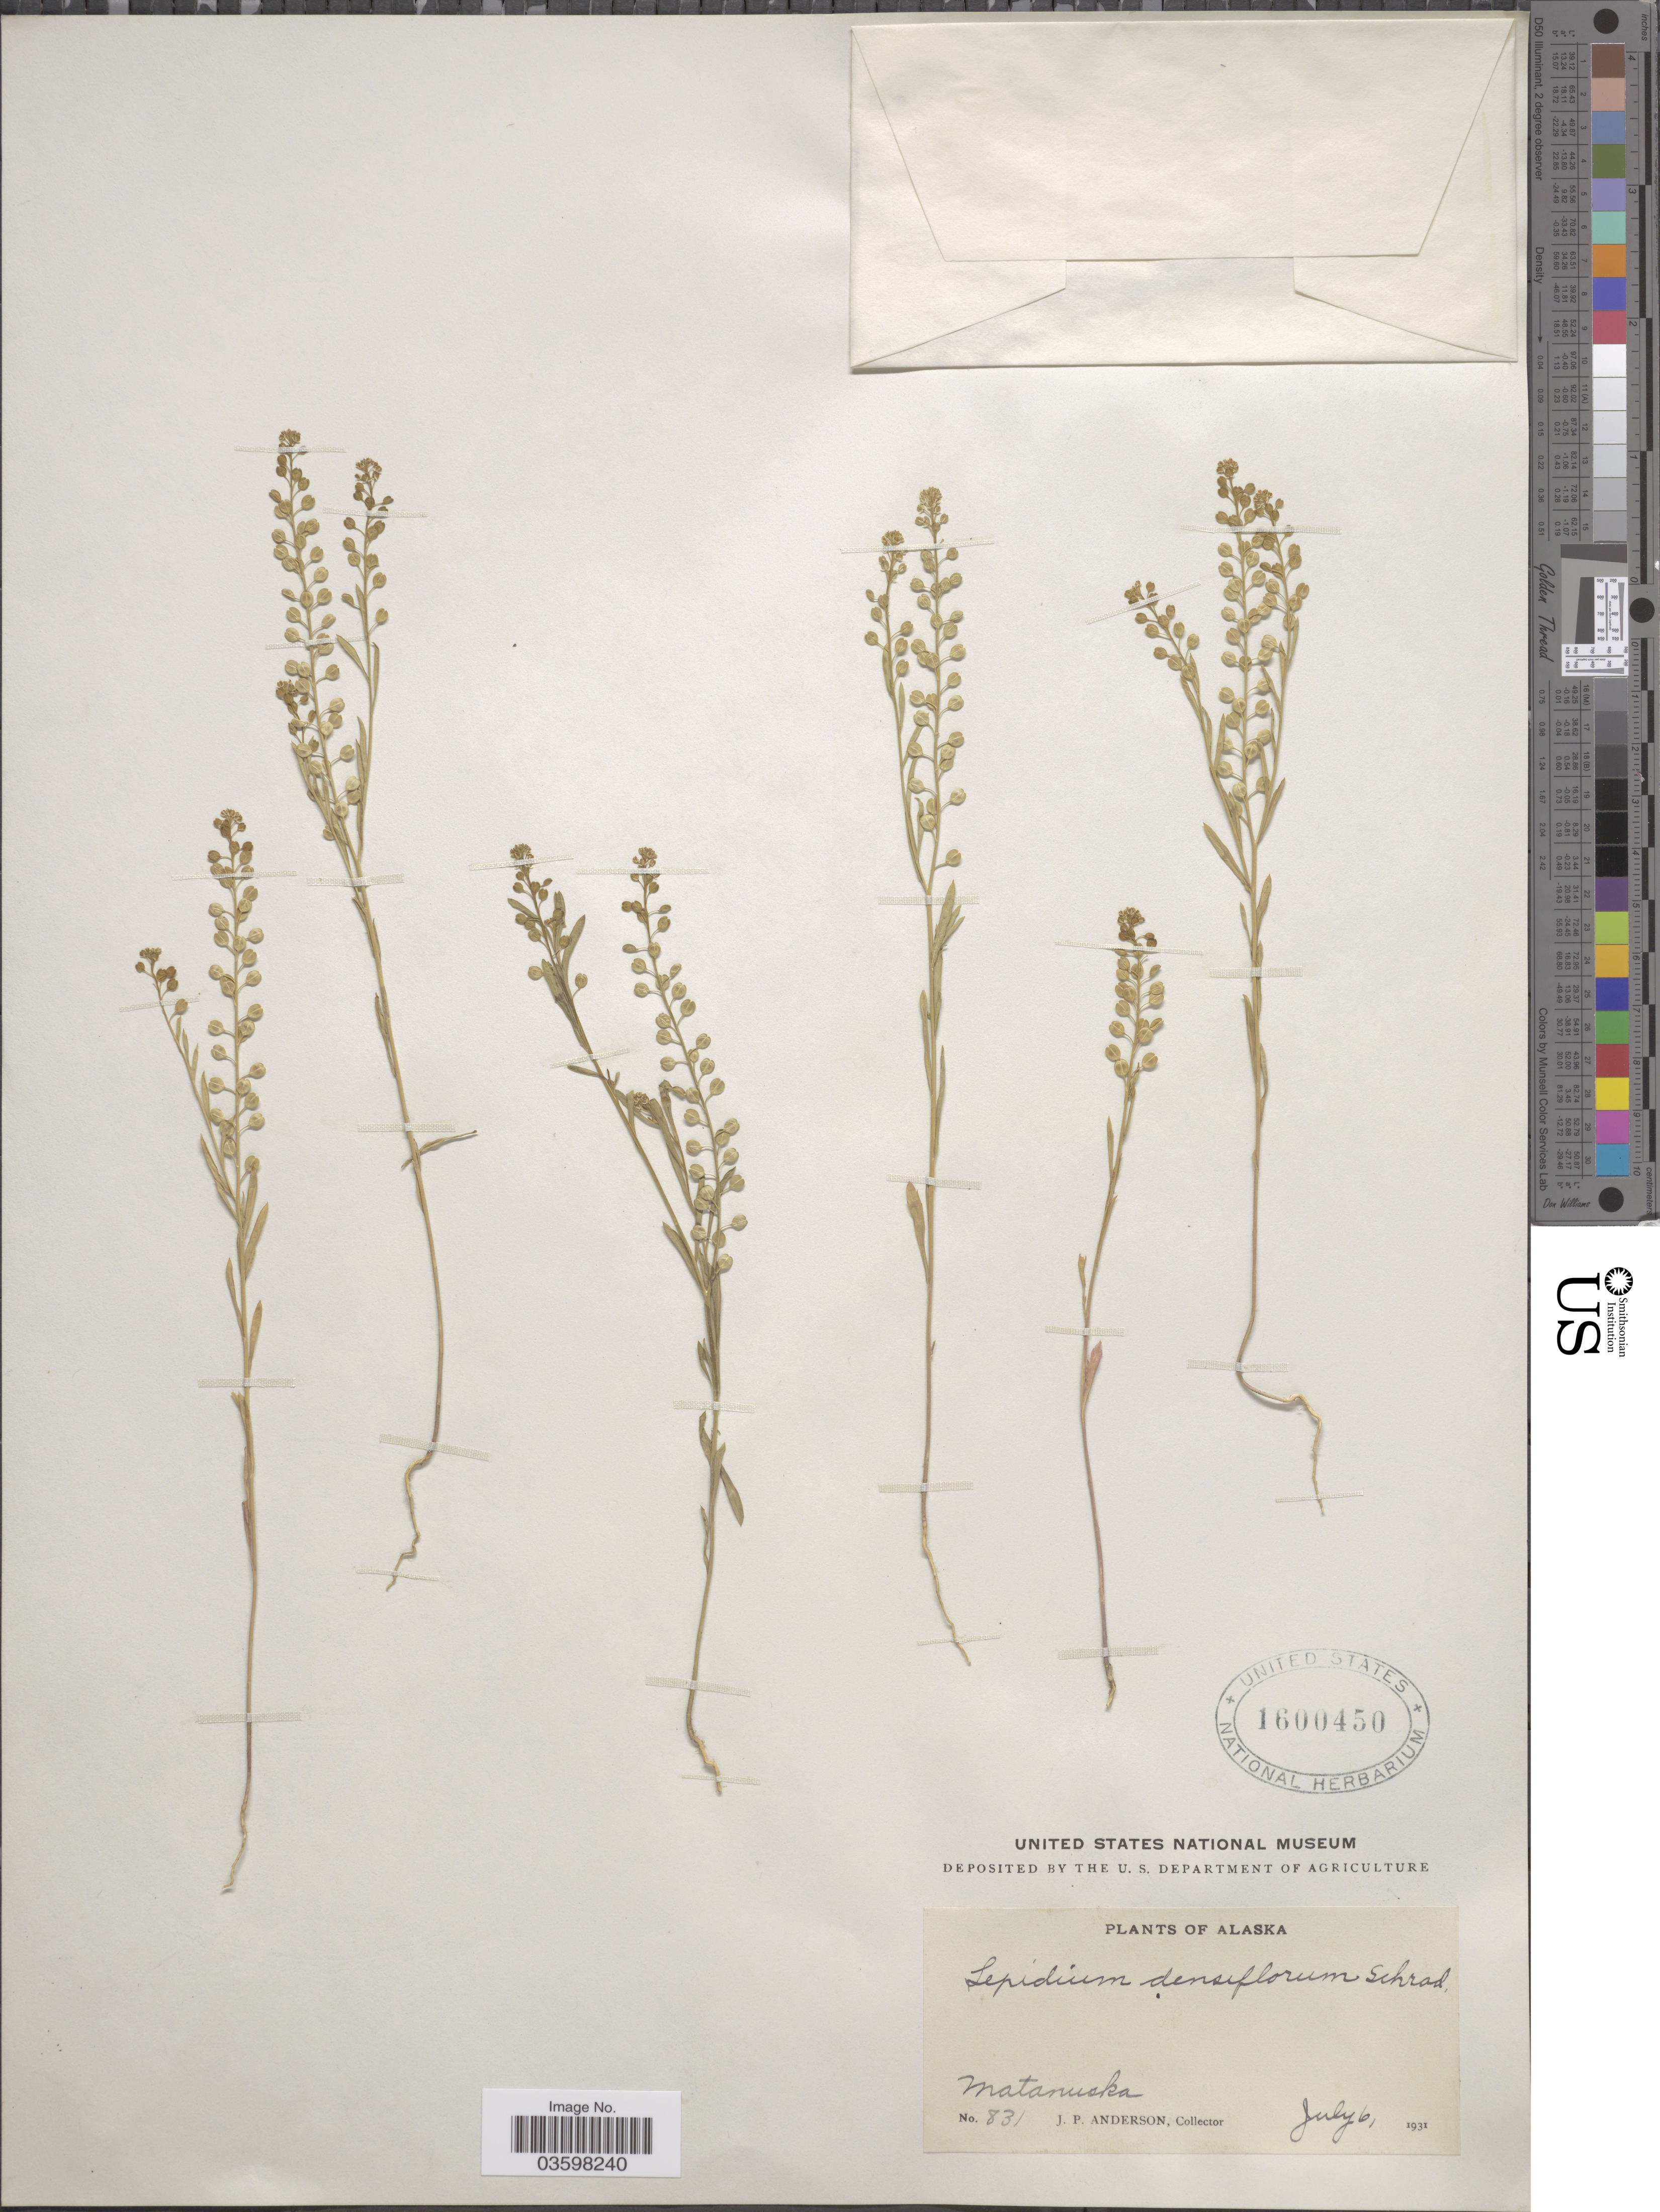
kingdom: Plantae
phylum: Tracheophyta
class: Magnoliopsida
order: Brassicales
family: Brassicaceae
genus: Lepidium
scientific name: Lepidium densiflorum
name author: Schrad.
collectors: J. P. Anderson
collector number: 831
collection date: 1931-07-06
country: United States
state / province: Alaska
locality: Matanuska.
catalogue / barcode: US 1600450